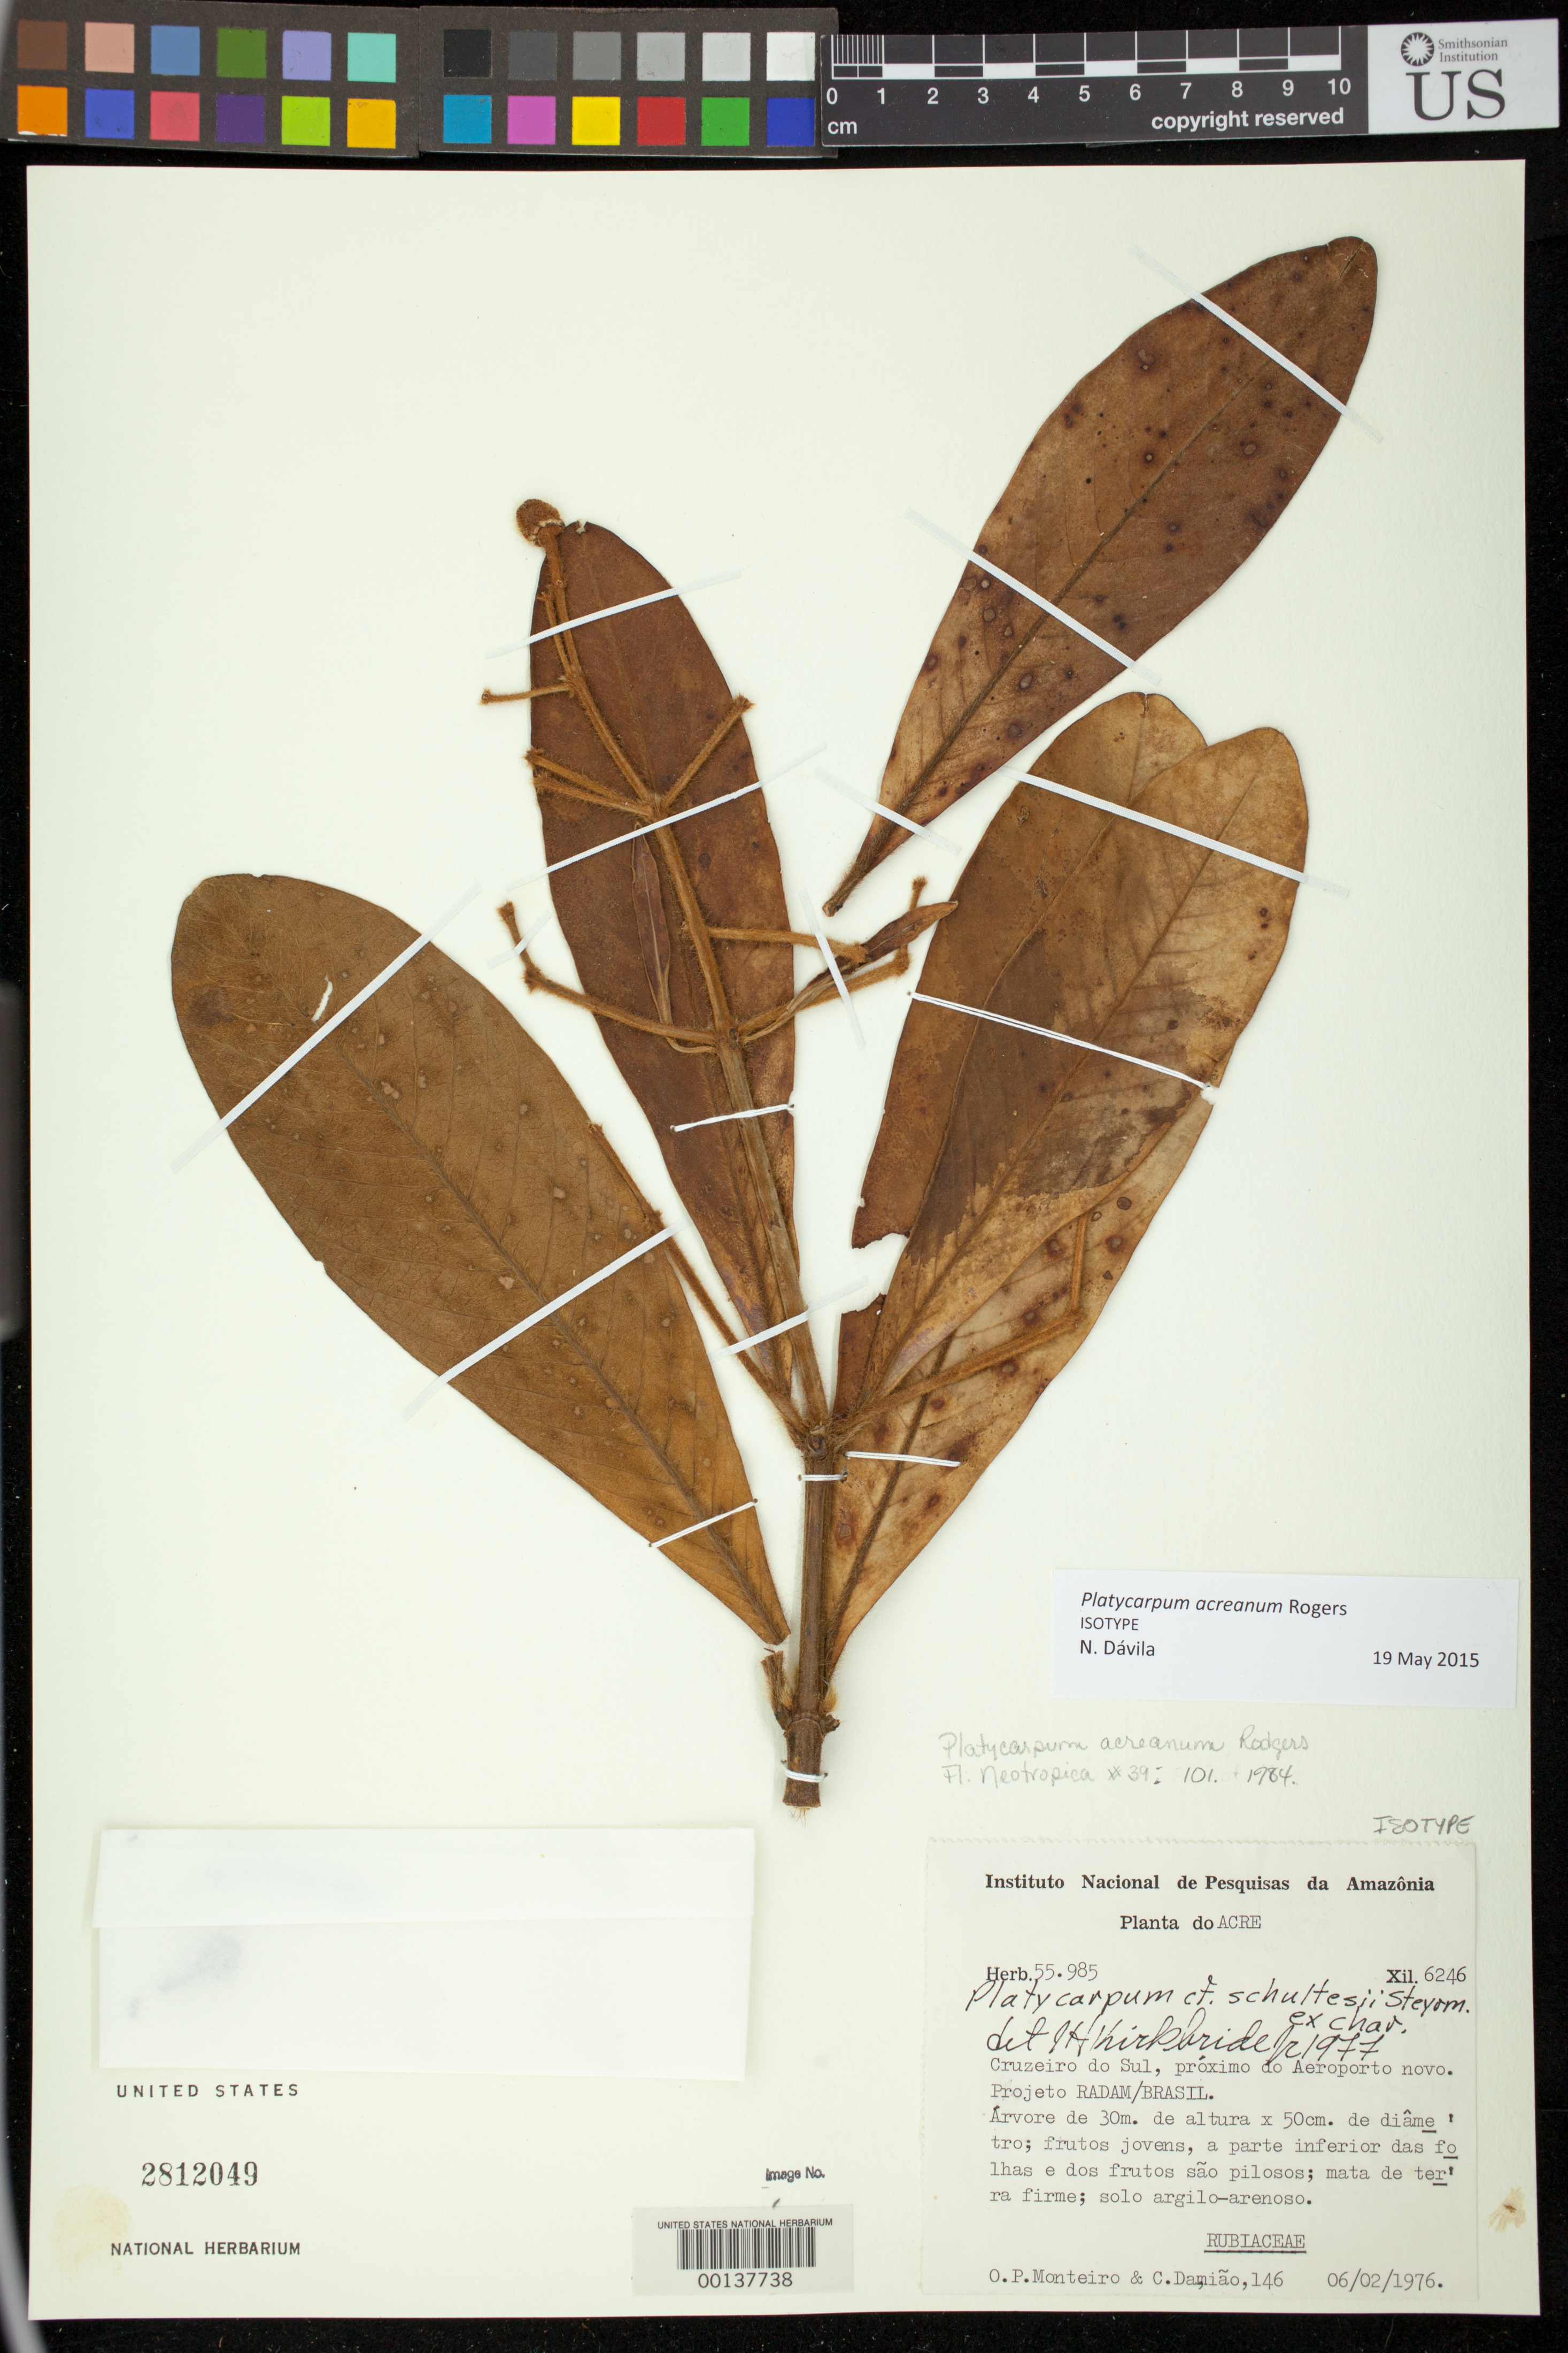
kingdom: Plantae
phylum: Tracheophyta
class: Magnoliopsida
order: Gentianales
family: Rubiaceae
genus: Platycarpum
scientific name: Platycarpum acreanum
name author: G.K. Rogers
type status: Isotype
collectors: O. P. Monteiro & C. Damiao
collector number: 146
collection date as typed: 06 Feb 1976 or 02 Jun 1976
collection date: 1976-02-06 or 1976-06-02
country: Brazil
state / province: Acre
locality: Cruzeiro do Sul.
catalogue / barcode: US 2812049